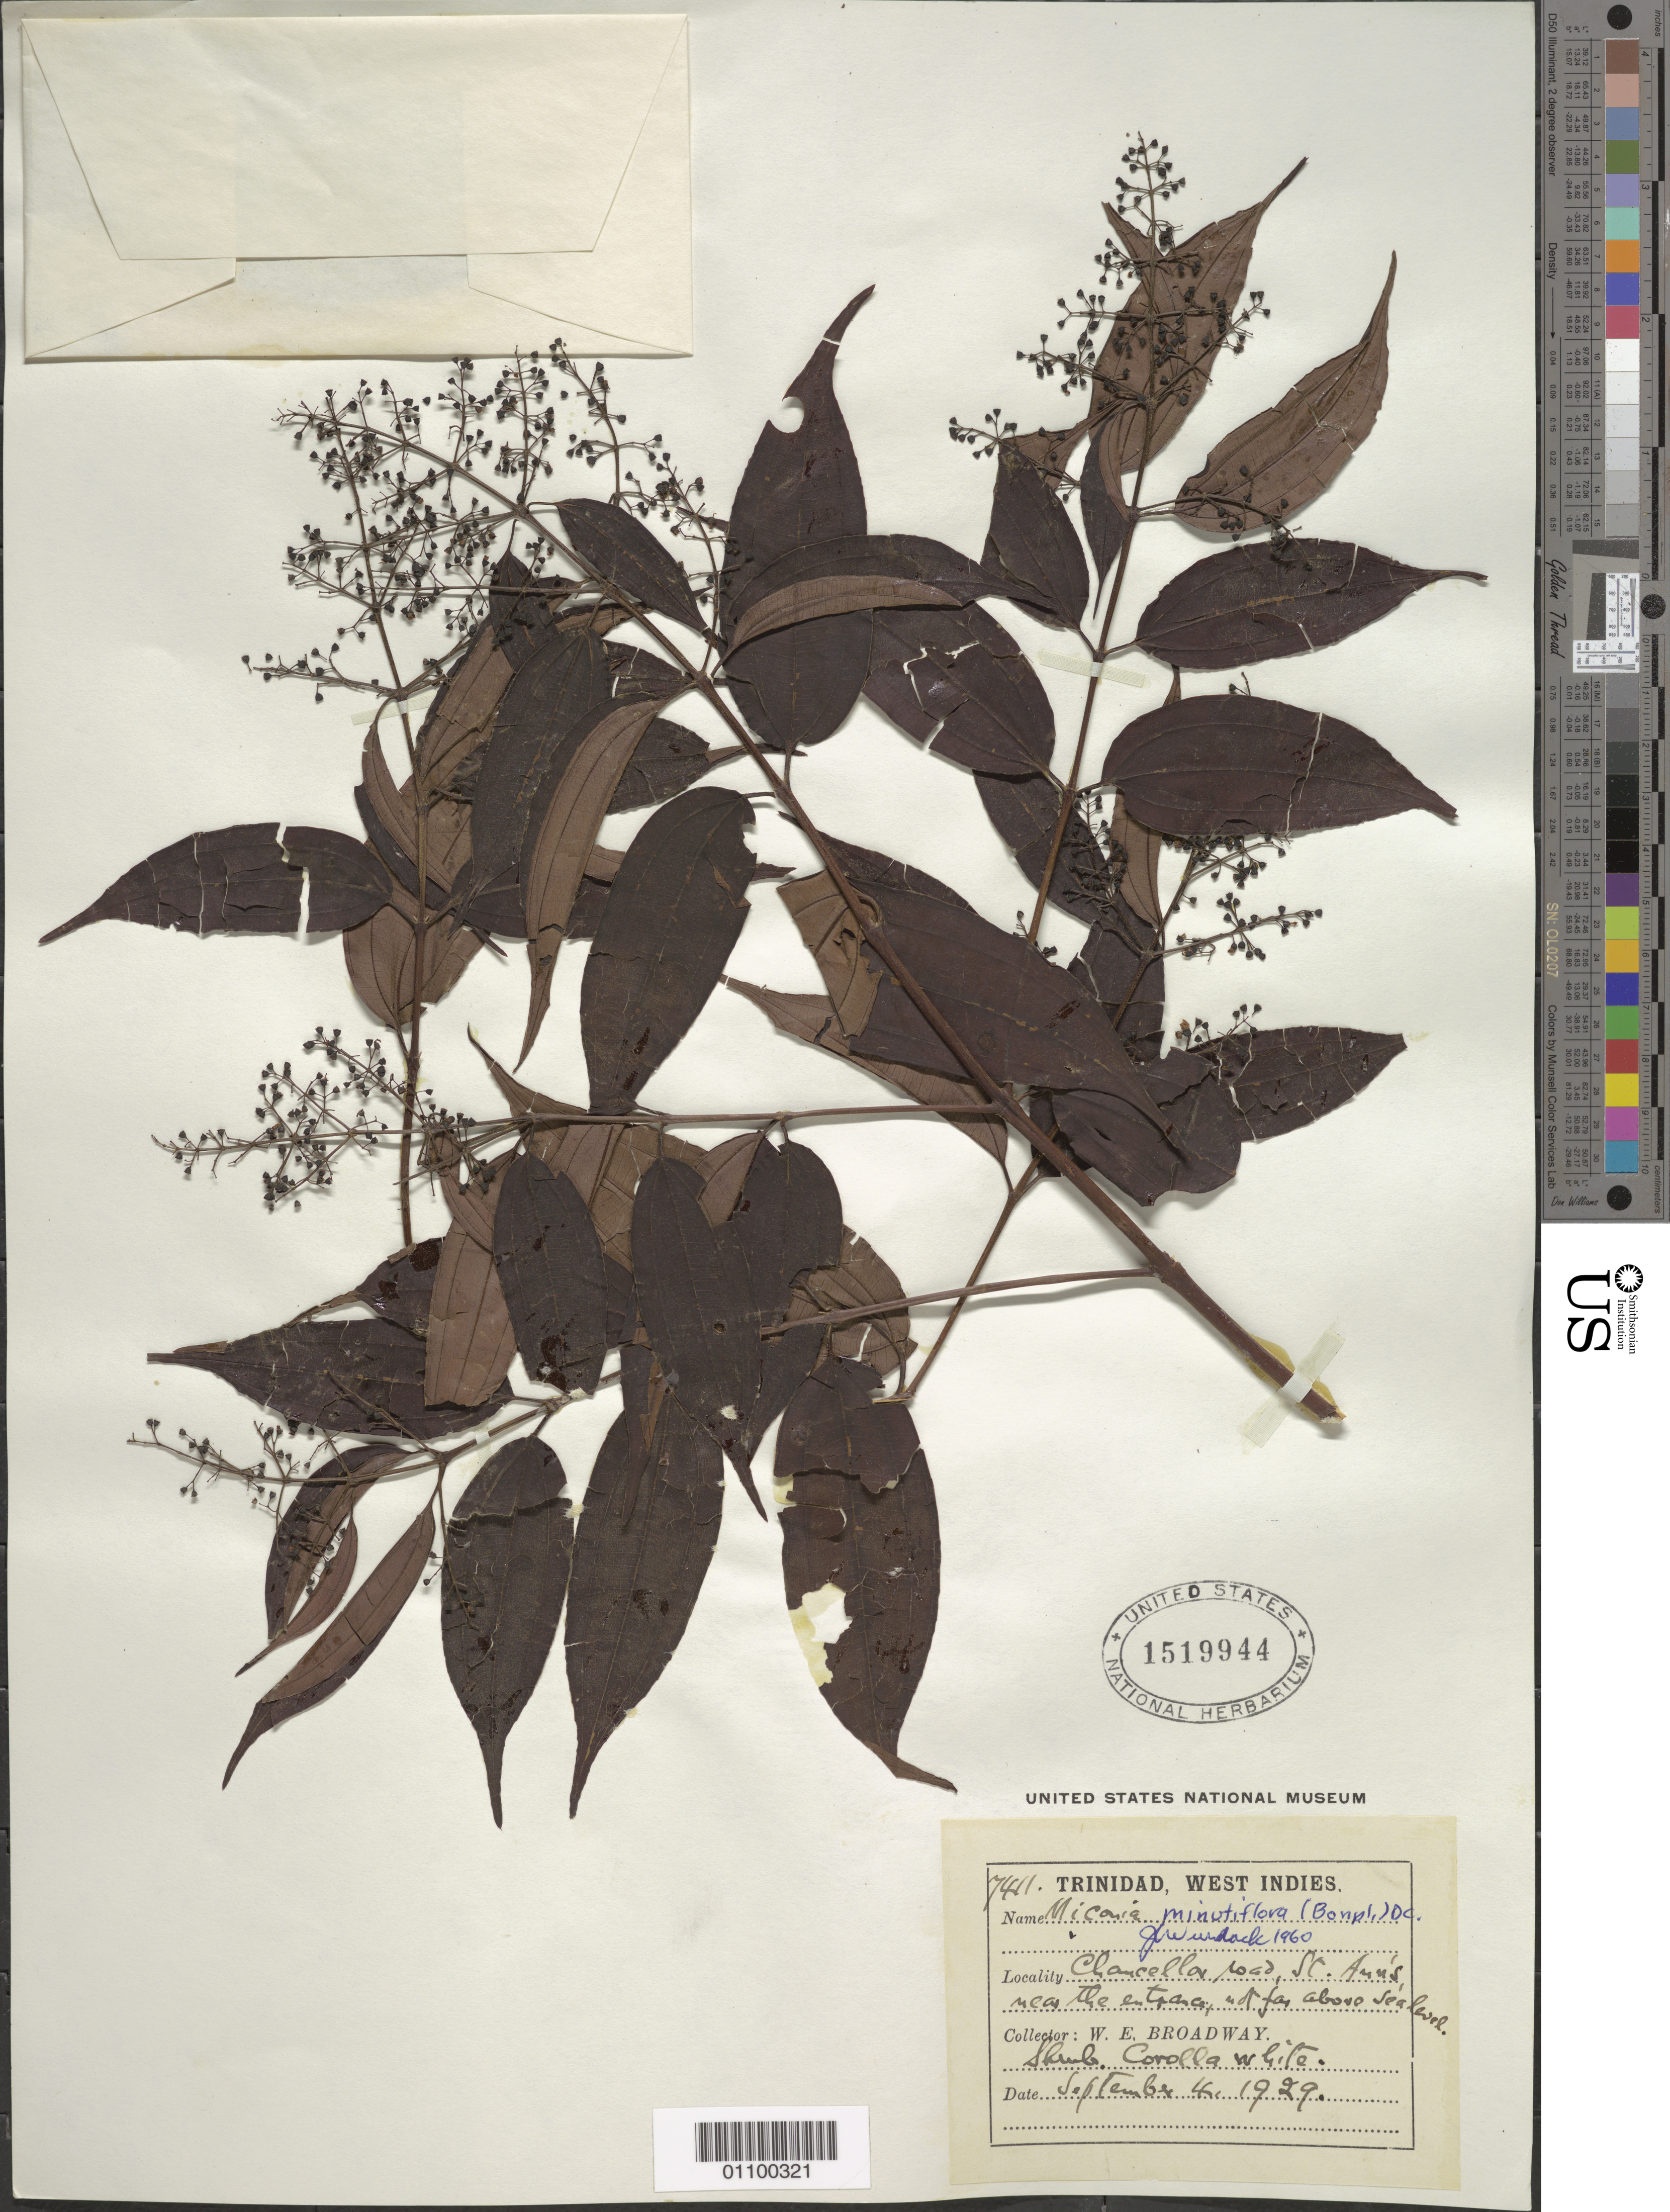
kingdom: Plantae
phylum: Tracheophyta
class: Magnoliopsida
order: Myrtales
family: Melastomataceae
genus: Miconia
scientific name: Miconia minutiflora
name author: (Bonpl.) DC.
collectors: W. E. Broadway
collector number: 7411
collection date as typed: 04 Sep 1929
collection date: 1929-09-04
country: Trinidad and Tobago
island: Trinidad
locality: Chancellor road St. Ann's, near the entrance, not far above sea level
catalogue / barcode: US 1519944